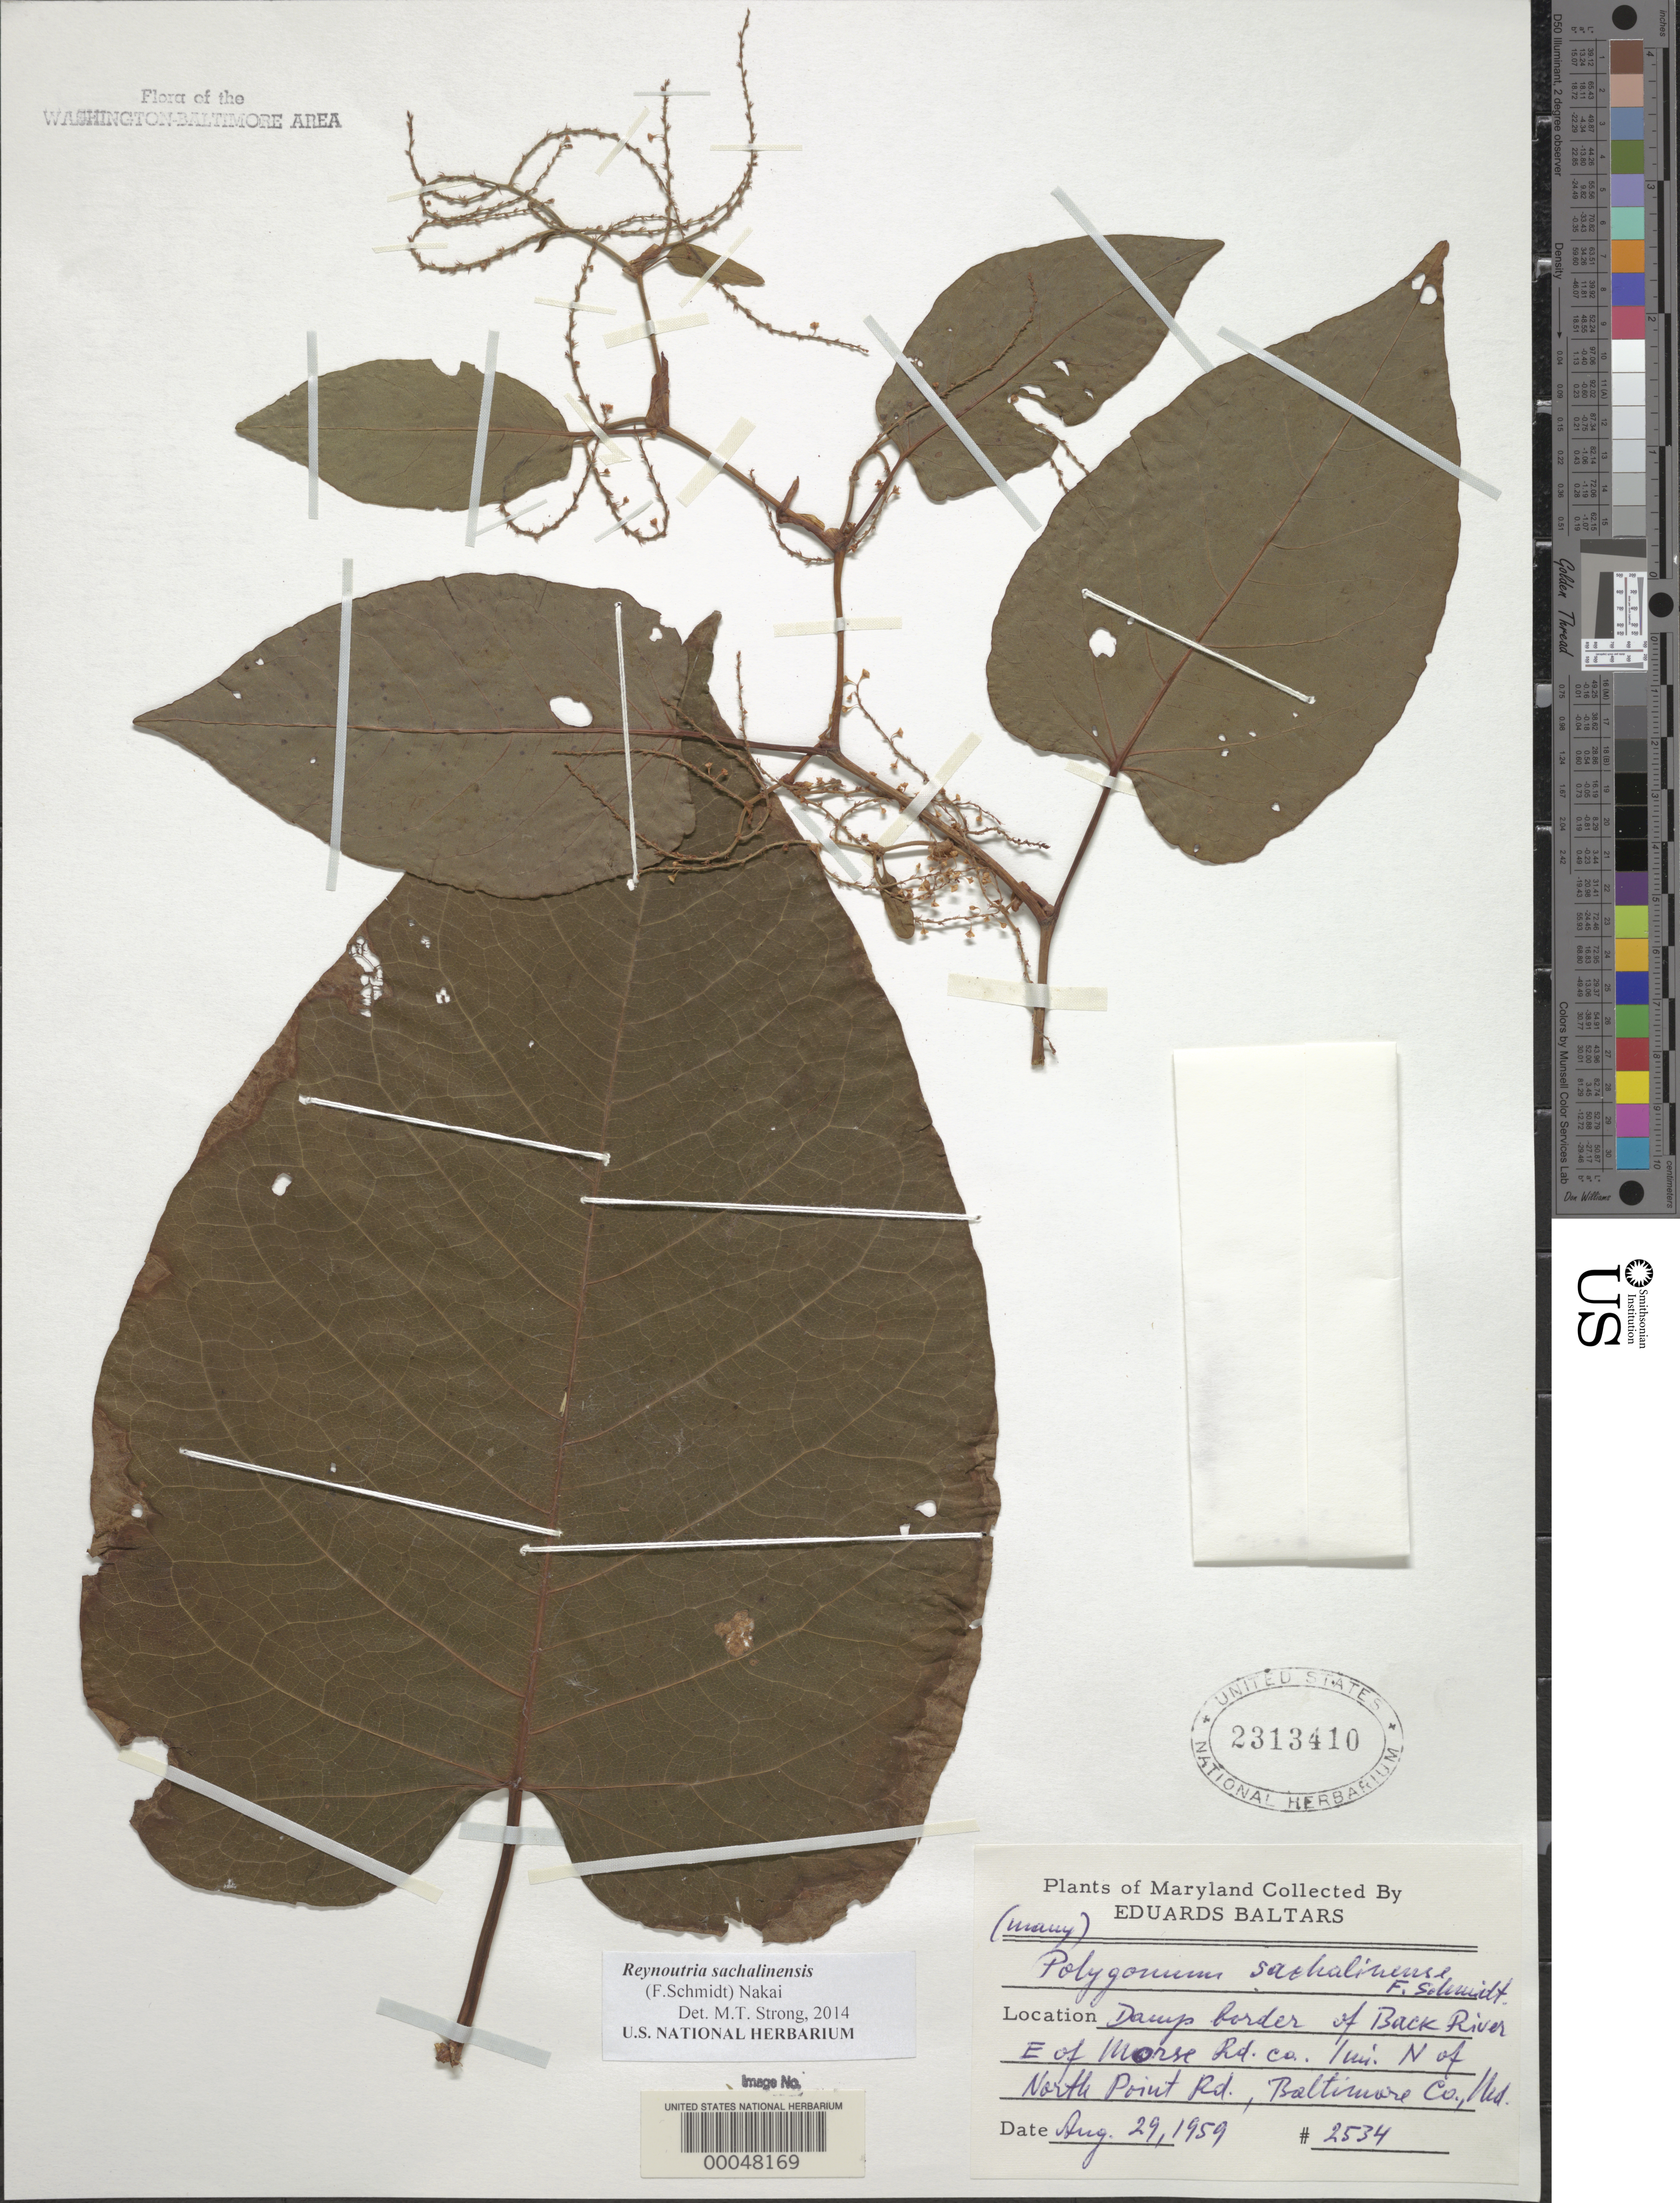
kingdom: Plantae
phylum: Tracheophyta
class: Magnoliopsida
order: Caryophyllales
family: Polygonaceae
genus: Reynoutria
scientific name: Reynoutria sachalinensis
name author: (F. Schmidt) Nakai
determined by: Strong, M. T., (US), Smithsonian Institution - National Museum of Natural History (UNITED STATES)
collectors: E. Baltars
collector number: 2534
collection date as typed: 29 Aug 1959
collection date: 1959-08-29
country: United States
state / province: Maryland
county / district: Baltimore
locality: Back River, E of Morse Road, 1 mi N of North Point Road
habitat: Damp border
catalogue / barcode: US 2313410